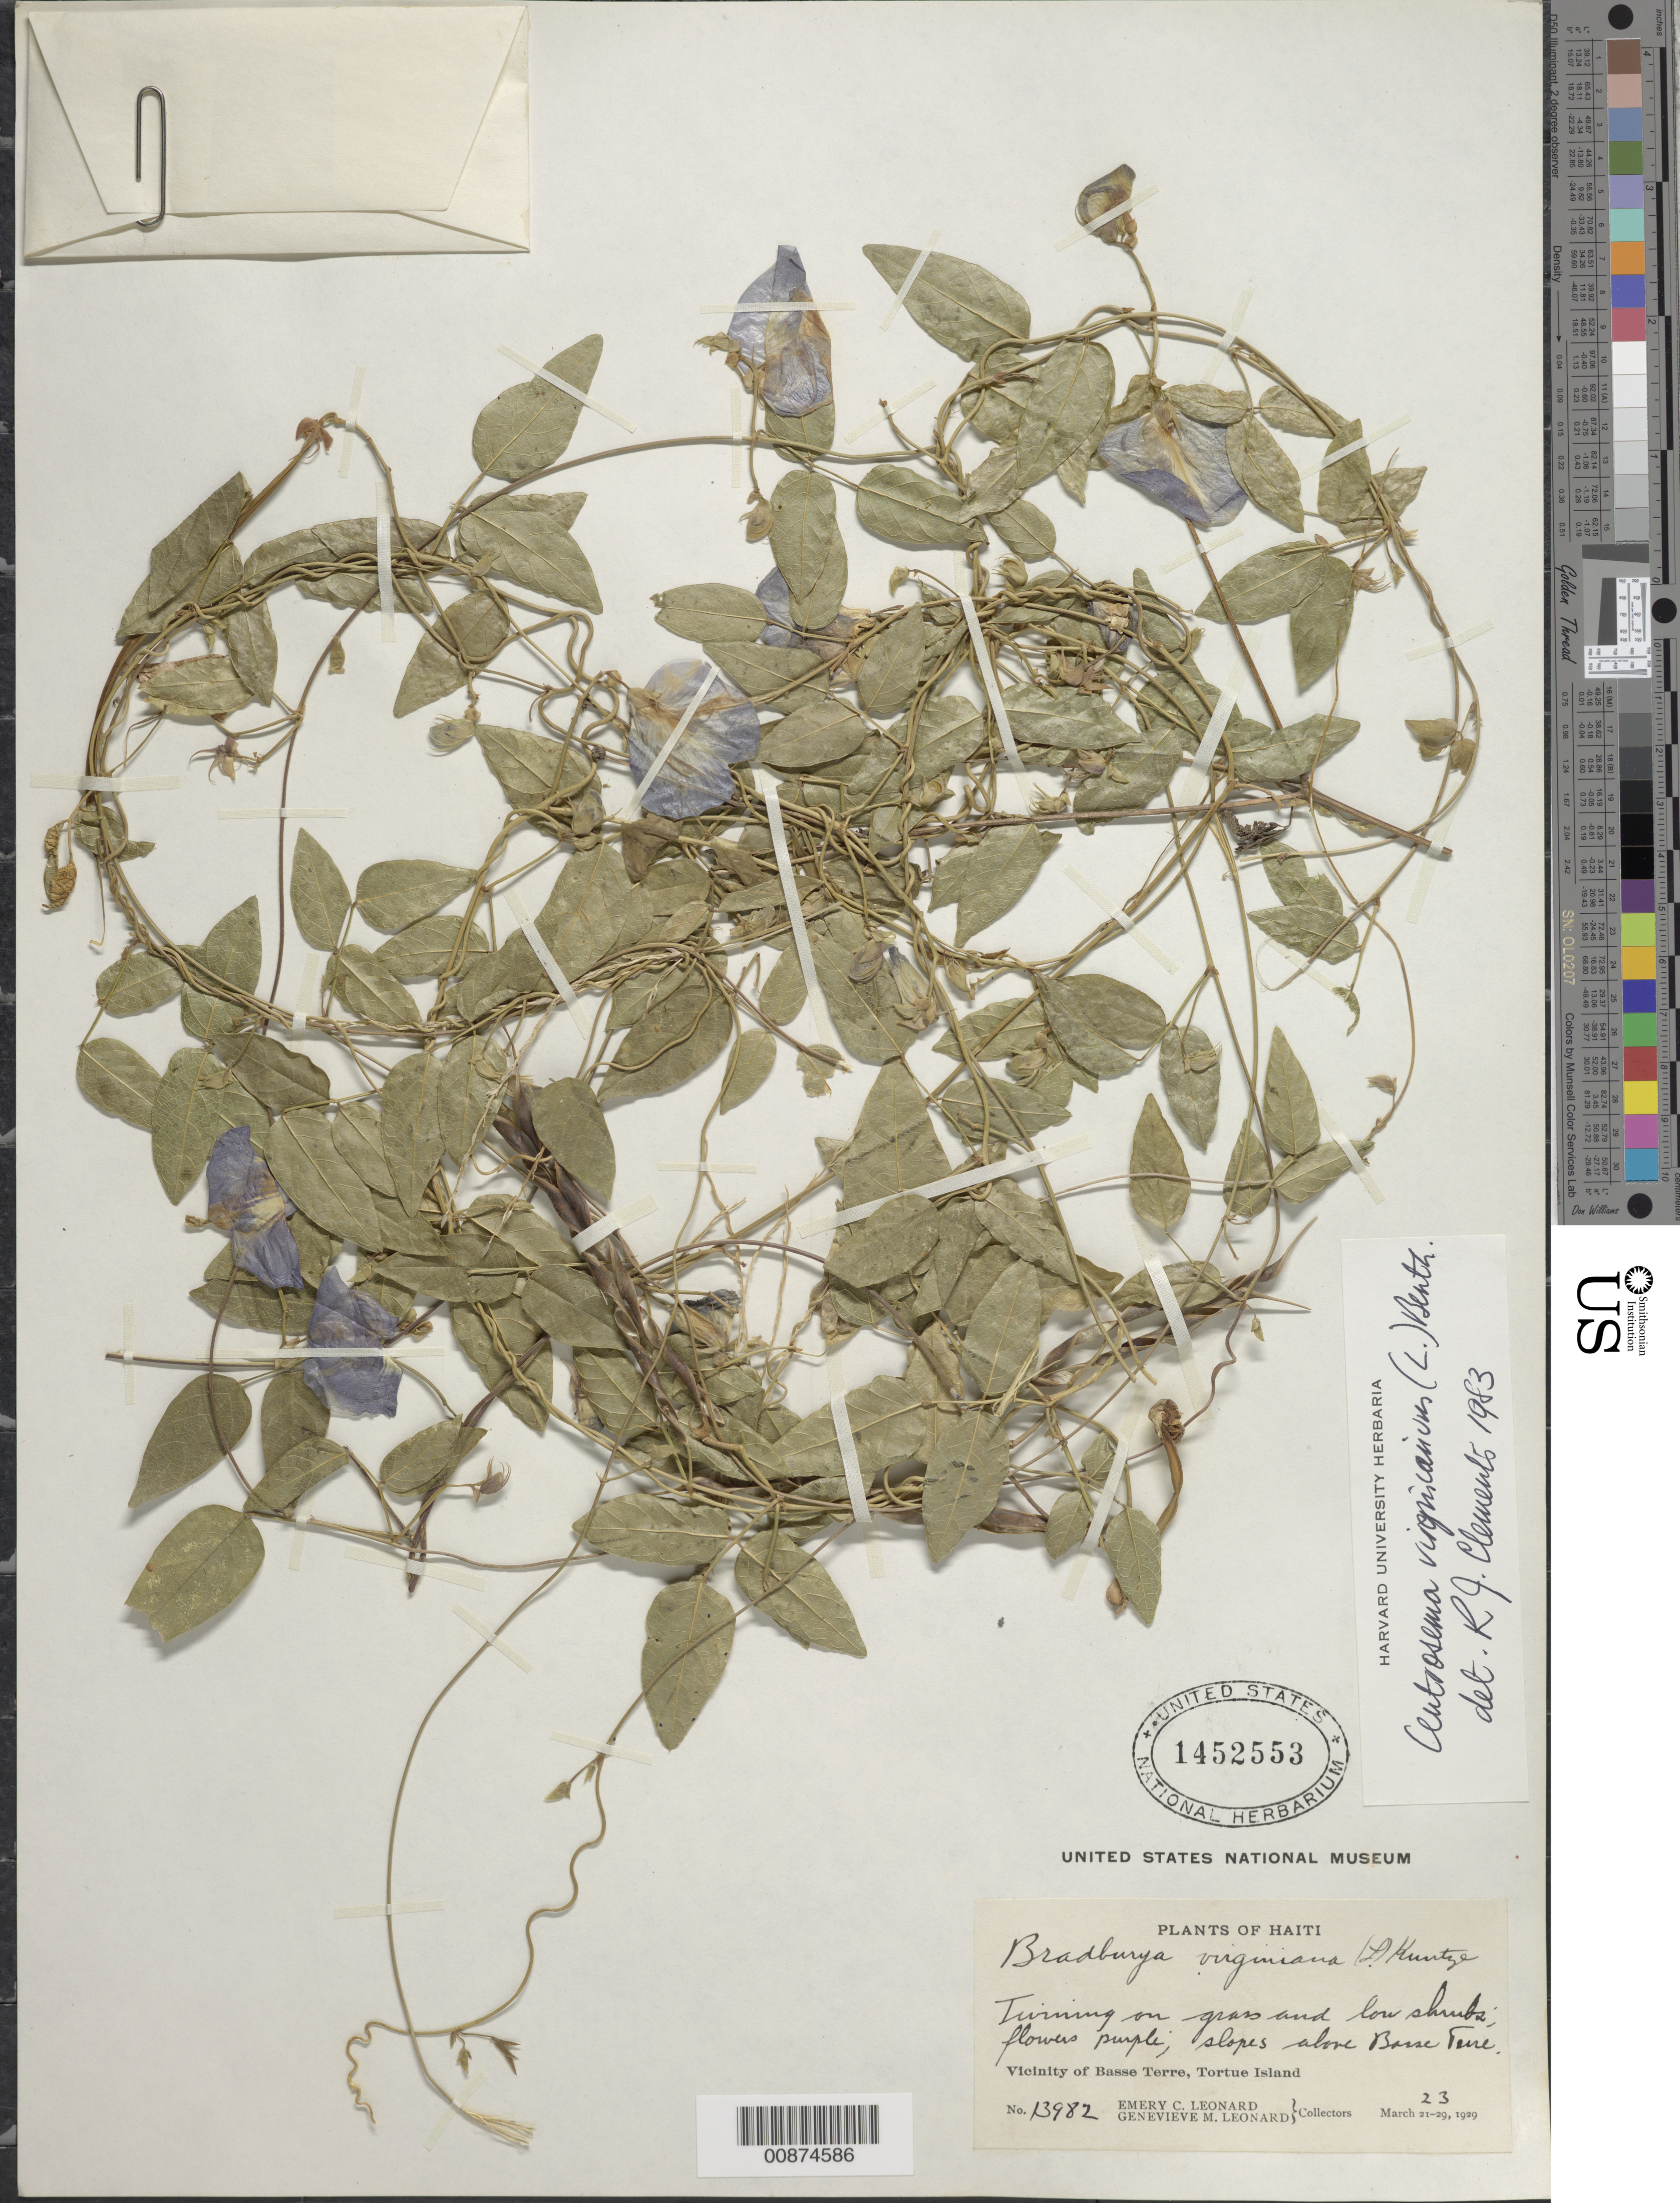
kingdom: Plantae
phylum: Tracheophyta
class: Magnoliopsida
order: Fabales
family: Fabaceae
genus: Centrosema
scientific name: Centrosema virginianum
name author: (L.) Benth.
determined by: Clements, R. J.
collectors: E. C. Leonard & G. M. Leonard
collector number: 13982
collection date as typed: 23 Mar 1929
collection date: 1929-03-23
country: Haiti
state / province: Nord-Óuest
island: Île de la Tortue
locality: Slopes above Basse Terre, Tortue Island.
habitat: Twining on grass and low shrubs. Slopes.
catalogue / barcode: US 1452553